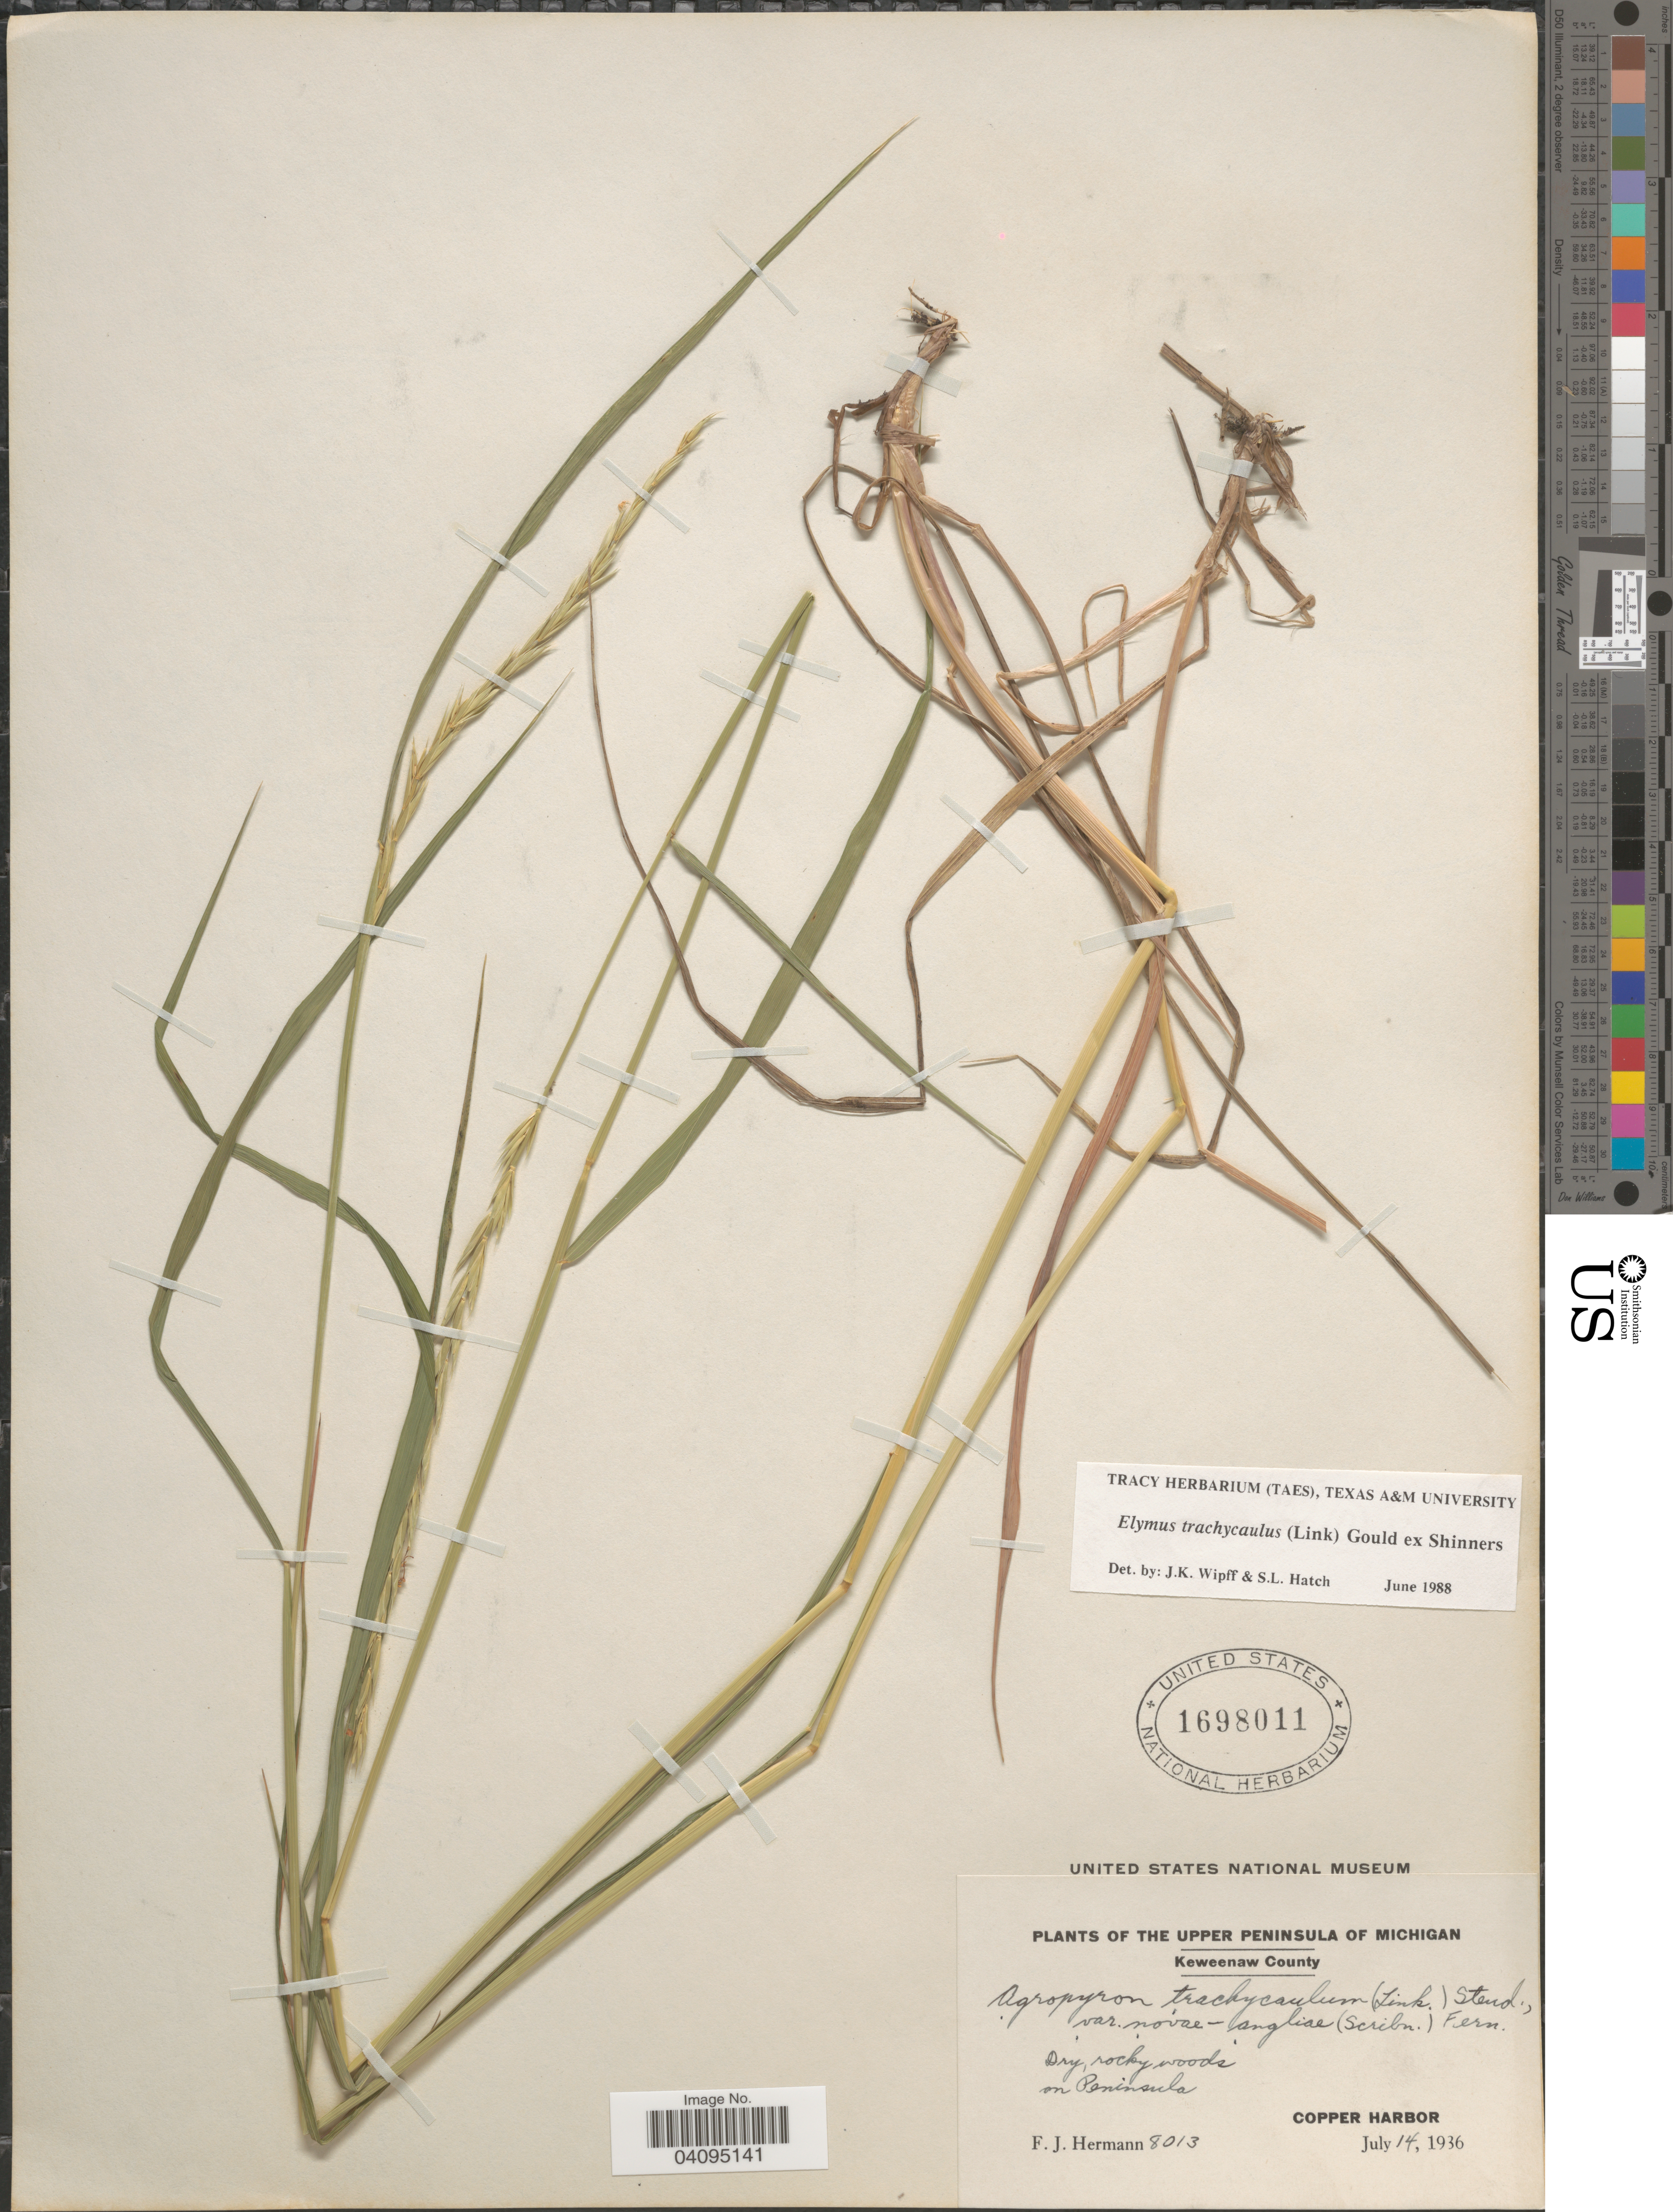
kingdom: Plantae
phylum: Tracheophyta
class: Liliopsida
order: Poales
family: Poaceae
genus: Elymus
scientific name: Elymus trachycaulus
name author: (Link) Gould ex Shinners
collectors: F. J. Hermann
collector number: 8013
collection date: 1936-07-14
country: United States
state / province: Michigan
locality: The Upper Peninsula of Michigan. Keweenaw County. On Peninsula. Copper Harbor.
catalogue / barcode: US 1698011